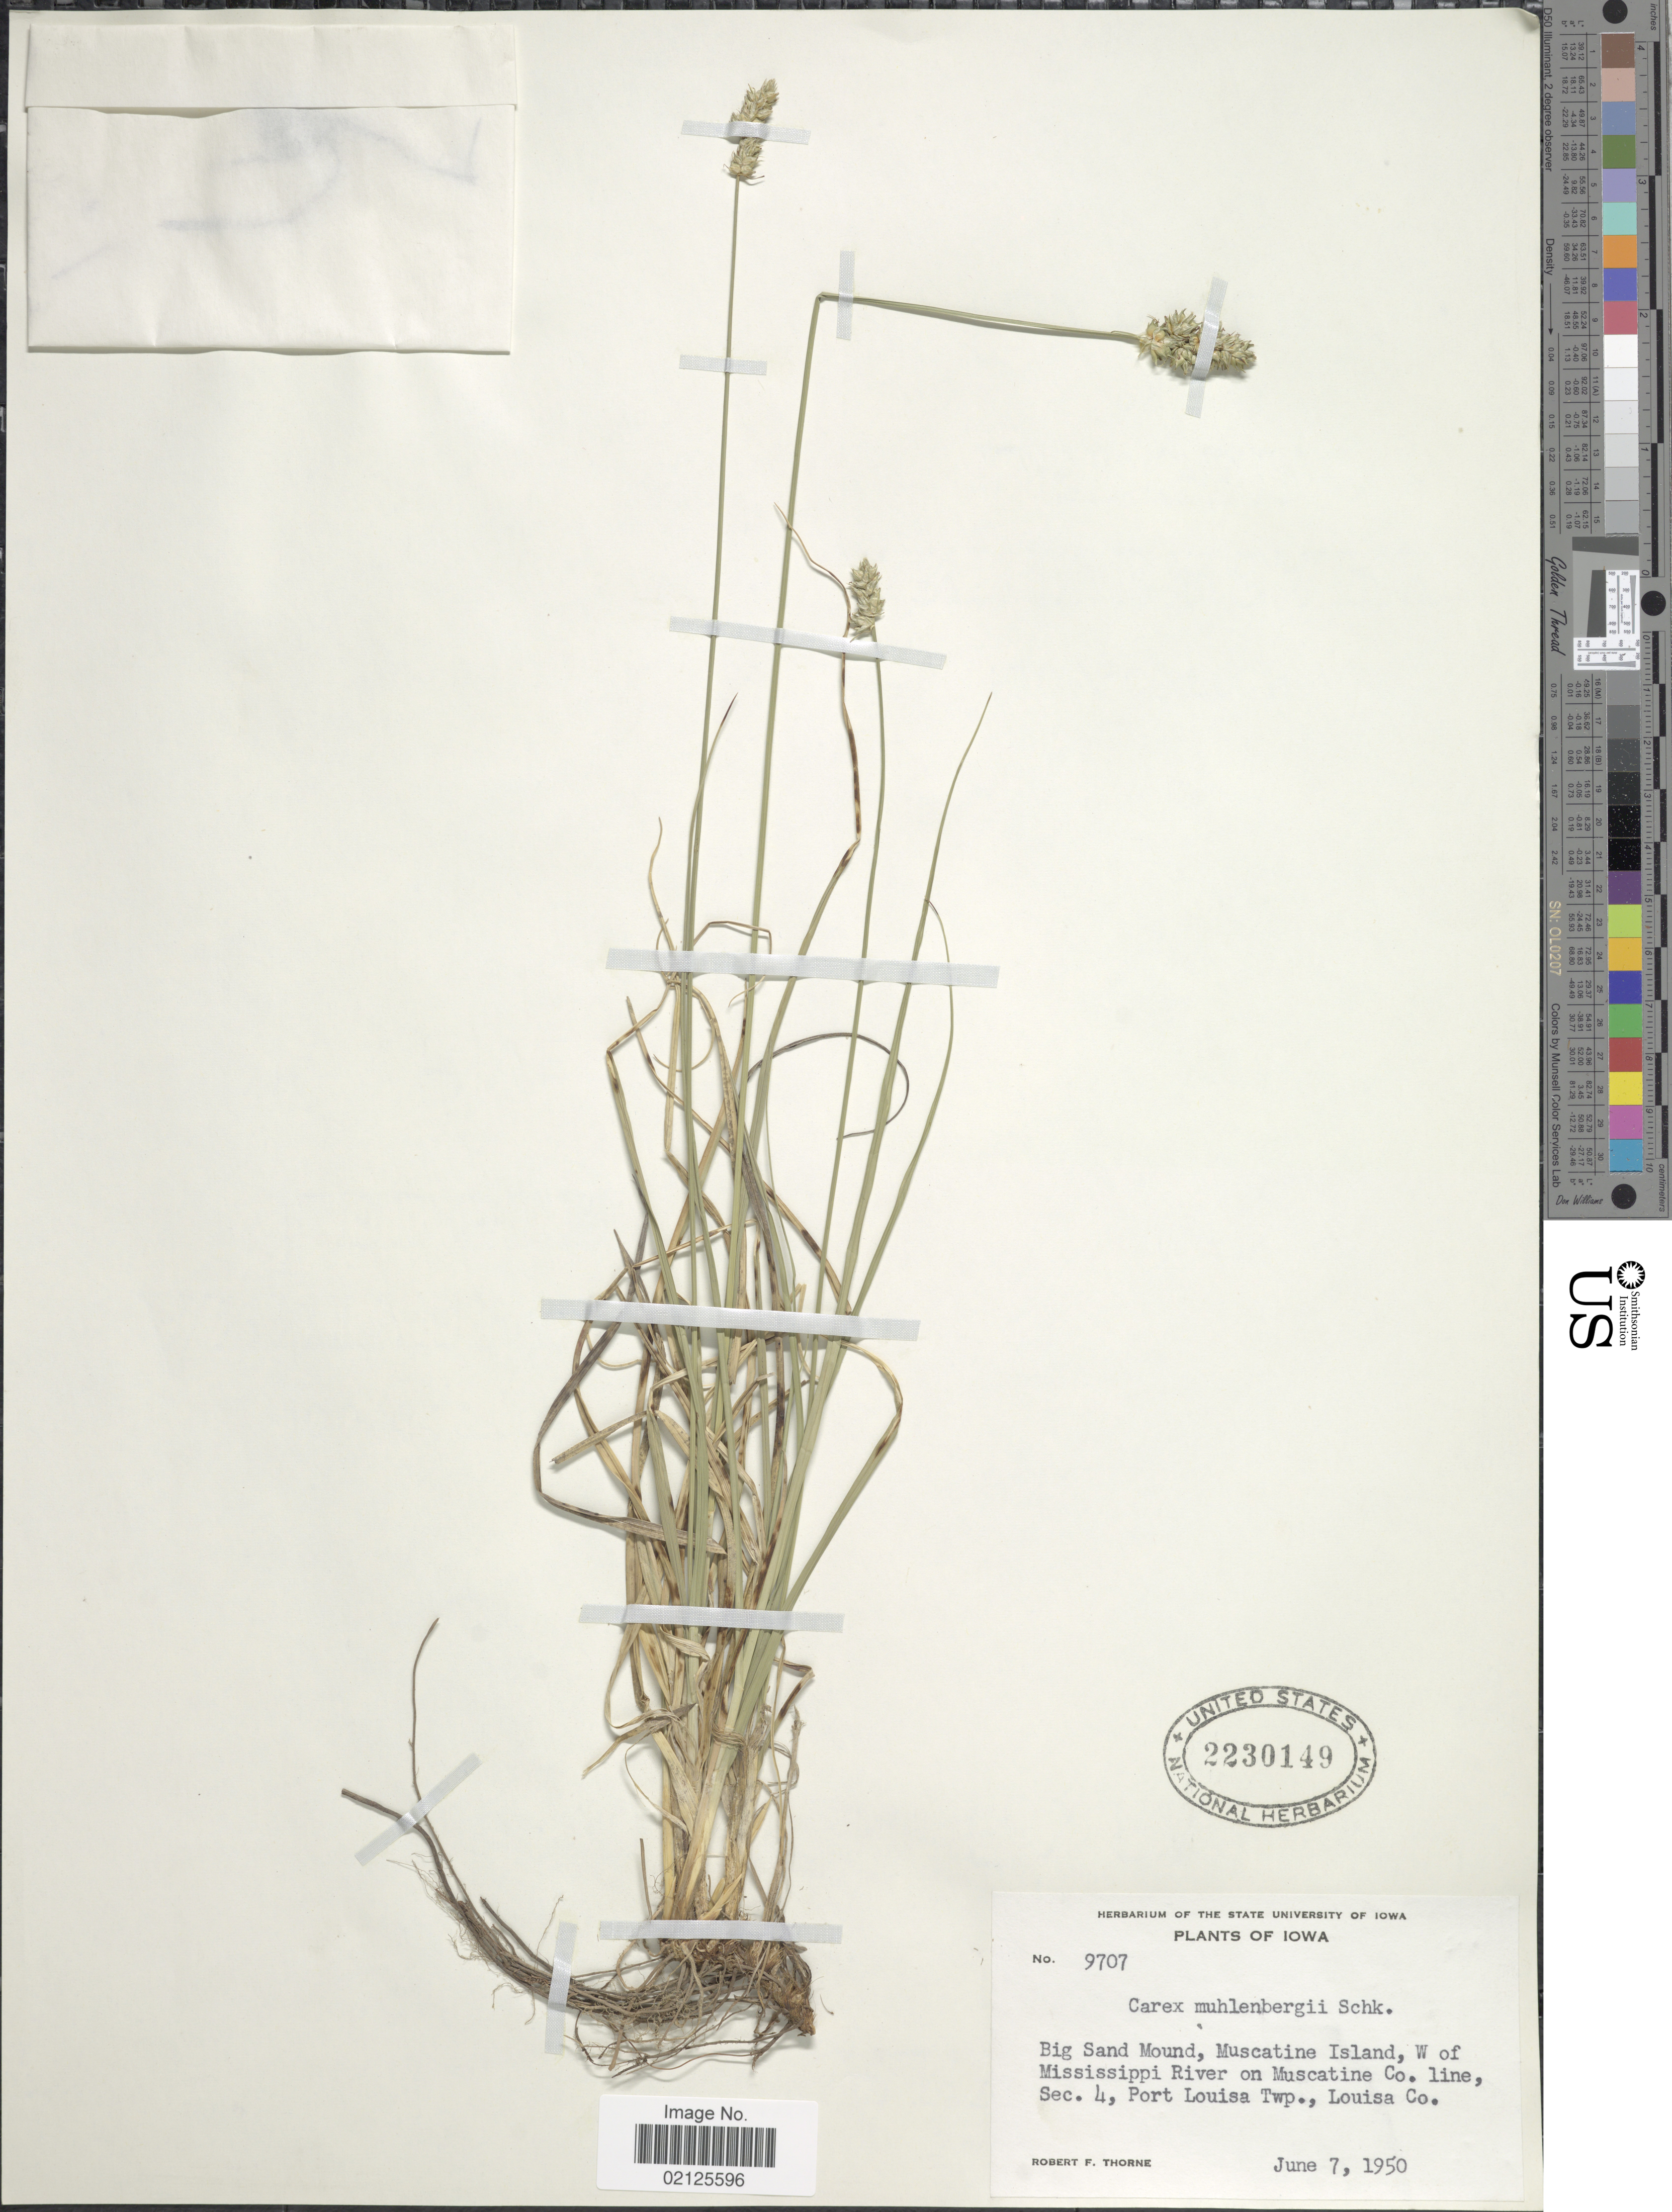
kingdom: Plantae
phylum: Tracheophyta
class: Liliopsida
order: Poales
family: Cyperaceae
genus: Carex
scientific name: Carex muehlenbergii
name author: Willd.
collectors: R. F. Thorne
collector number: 9707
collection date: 1950-06-07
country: United States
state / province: Iowa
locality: Iowa, Big Sand Mound, Muscatine Island, W of Mississippi River on Muscatine Co. line, Sec. 4, Port Louisa Twp., Louisa Co.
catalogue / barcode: US 2230149